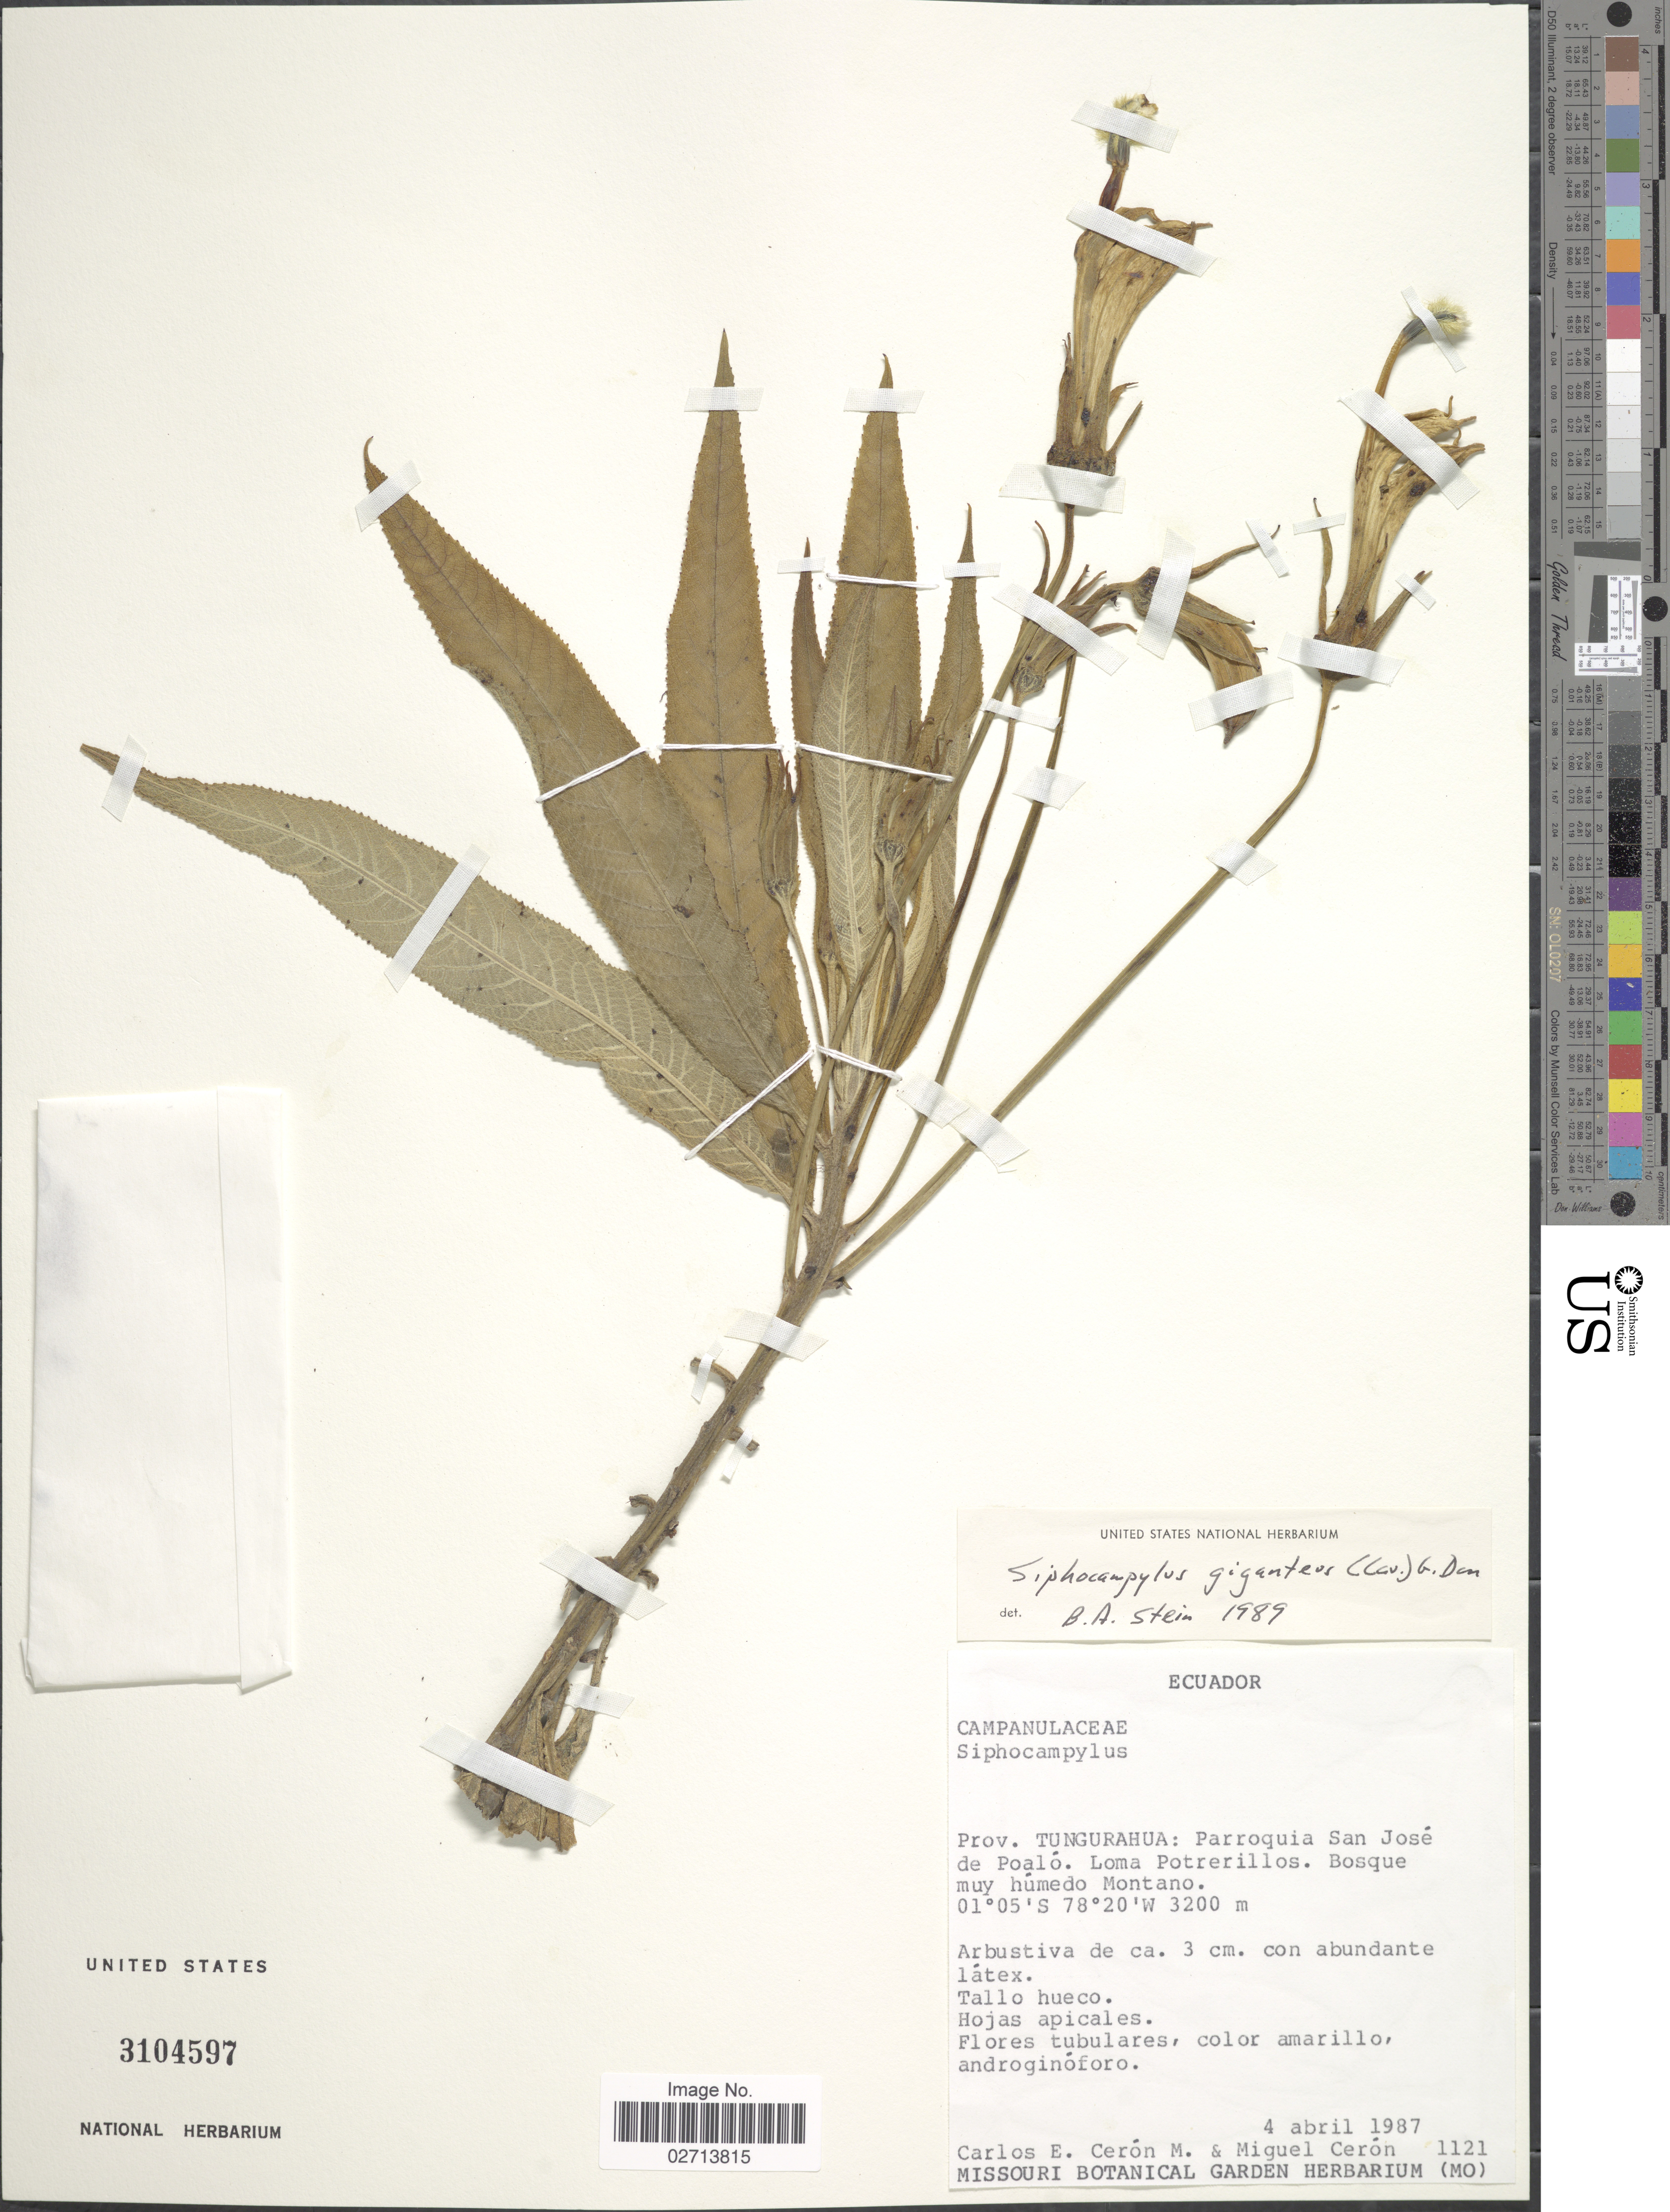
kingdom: Plantae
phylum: Tracheophyta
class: Magnoliopsida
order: Asterales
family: Campanulaceae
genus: Siphocampylus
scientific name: Siphocampylus giganteus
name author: (Cav.) G. Don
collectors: C. E. Cerón M. & M. Ceron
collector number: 1121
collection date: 1987-04-04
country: Ecuador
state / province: Tungurahua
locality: Parroquia San José de Poaló. Loma Potrerillos. Bosque húmedo Montano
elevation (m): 3200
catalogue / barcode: US 3104597